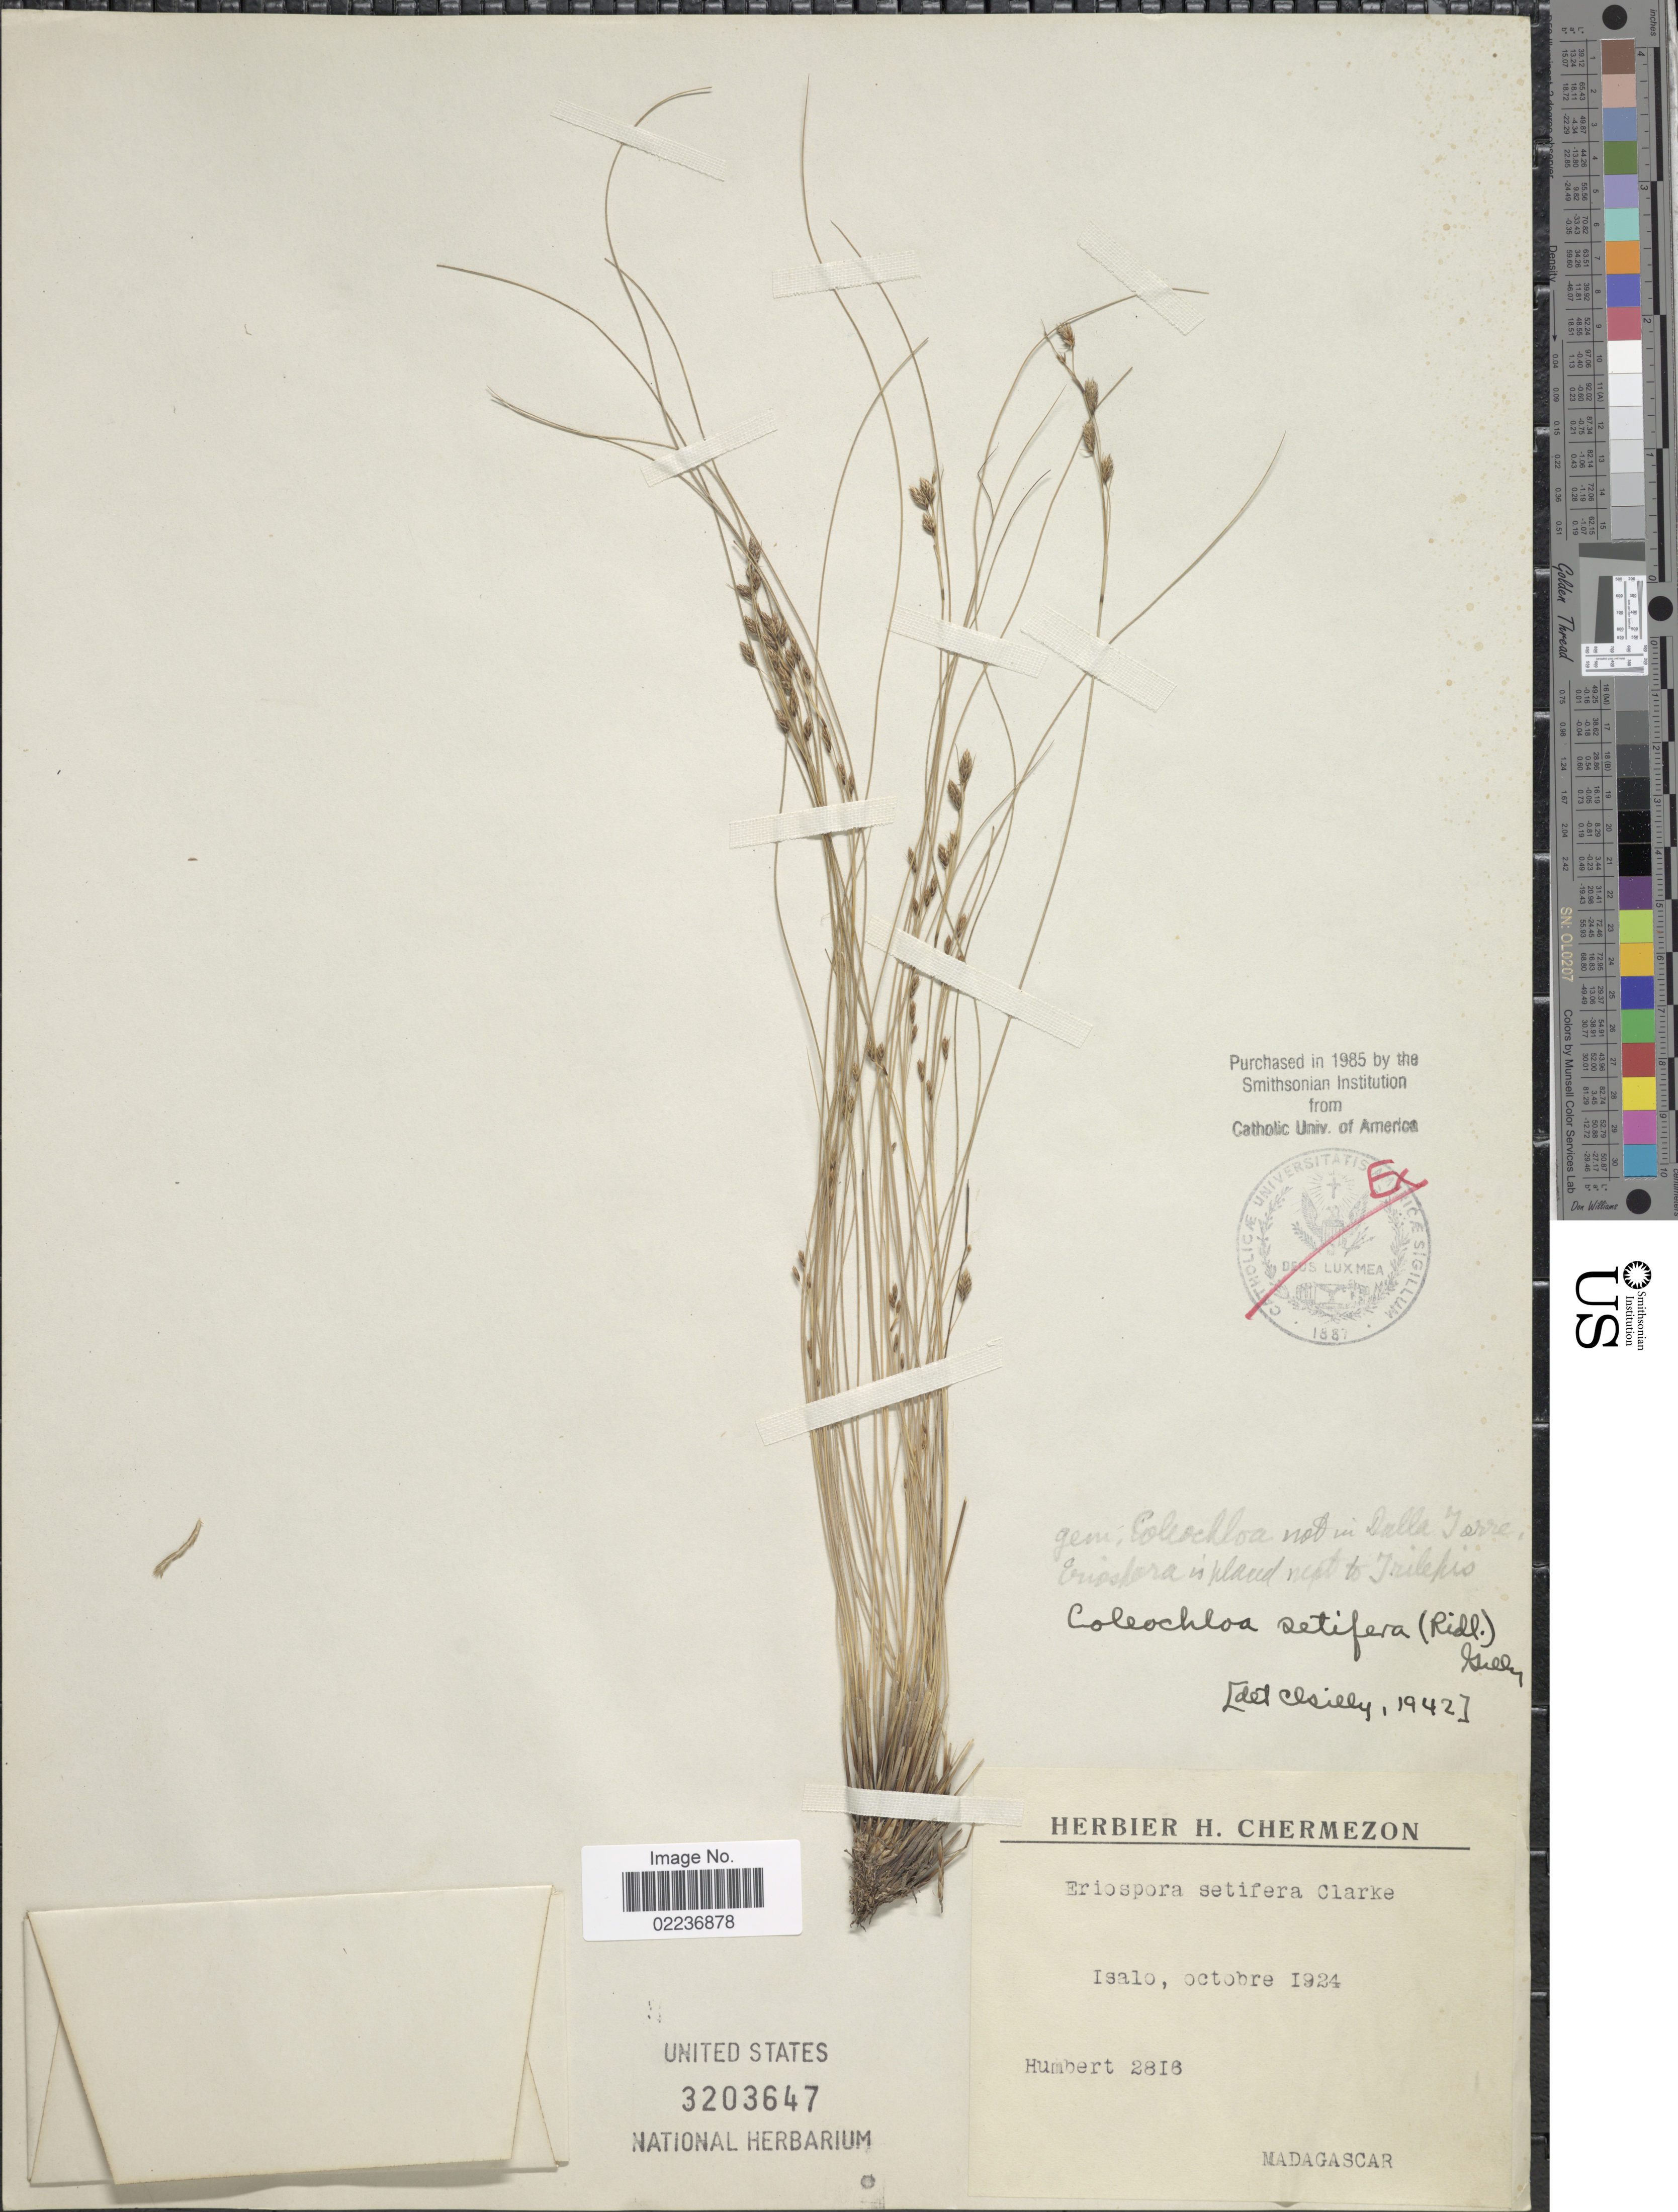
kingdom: Plantae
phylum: Tracheophyta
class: Liliopsida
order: Poales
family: Cyperaceae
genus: Coleochloa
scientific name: Coleochloa setifera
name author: (Ridl.) Gilly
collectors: H. Humbert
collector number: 2816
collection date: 1924-10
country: Madagascar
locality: Isalo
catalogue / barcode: US 3203647